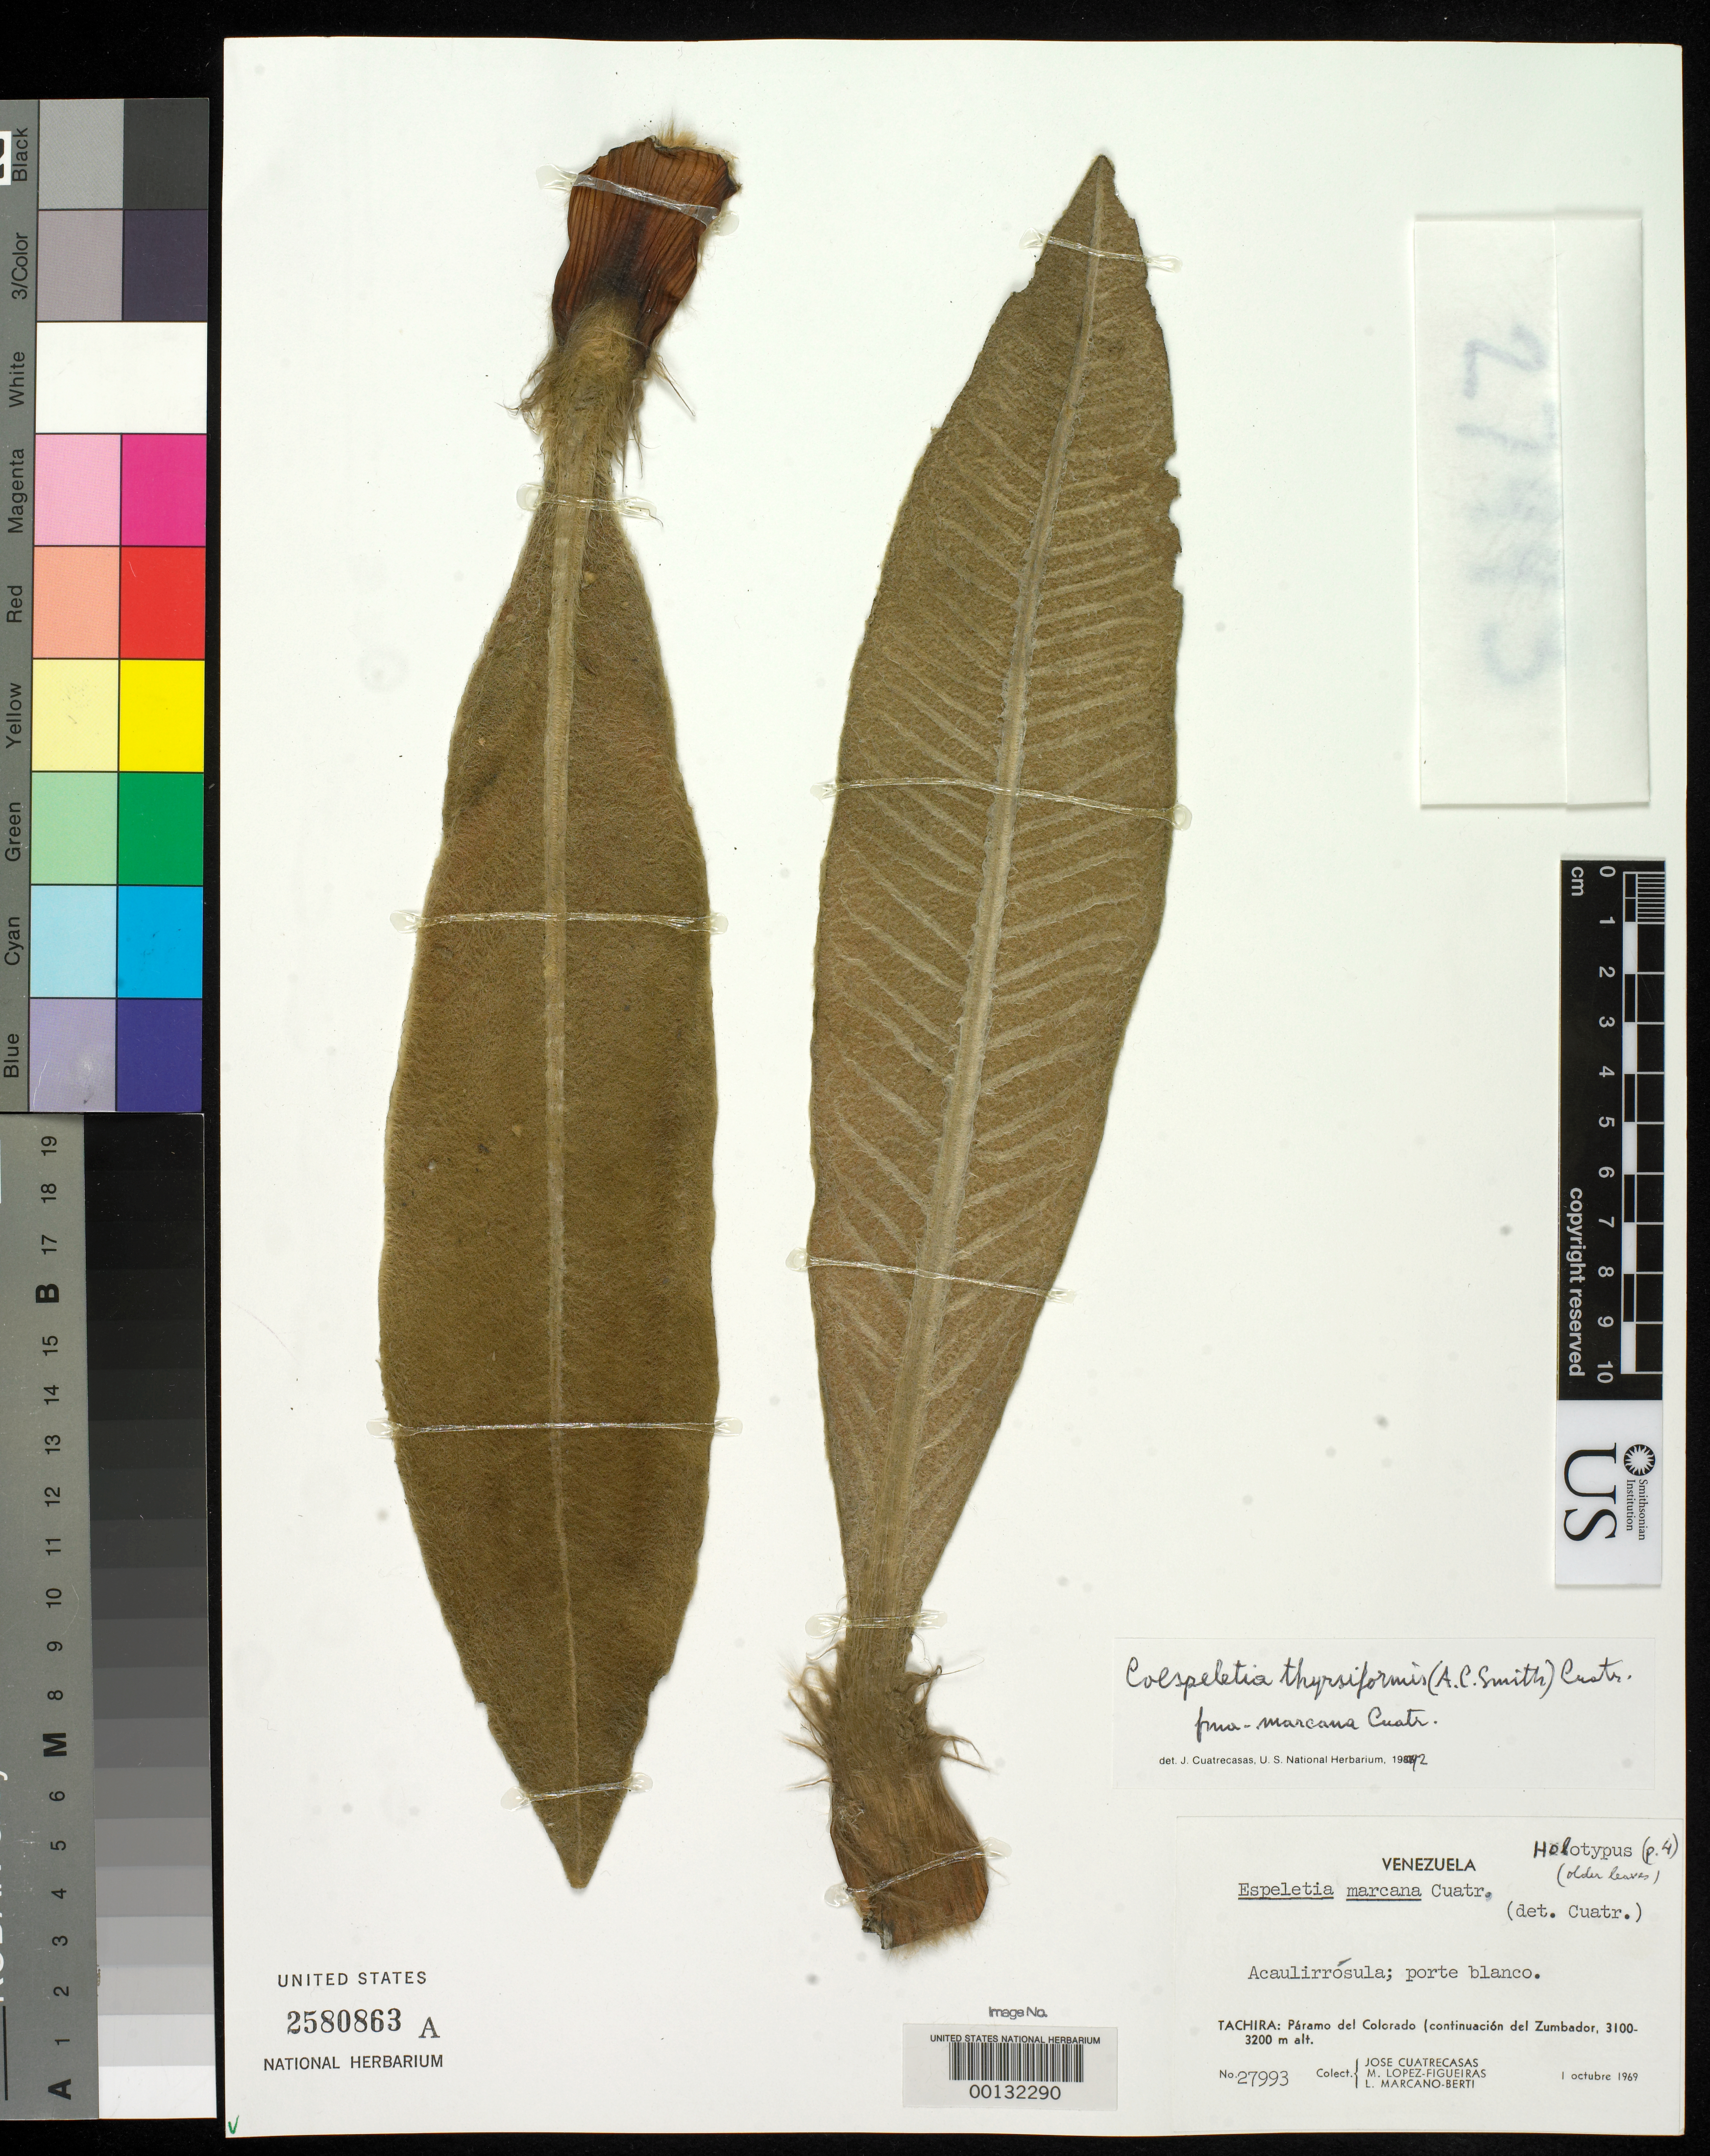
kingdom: Plantae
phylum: Tracheophyta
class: Magnoliopsida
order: Asterales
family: Asteraceae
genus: Espeletia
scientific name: Espeletia marcana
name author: Cuatrec.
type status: Holotype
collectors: J. Cuatrecasas, M. López Figueiras & L. Marcano-Berti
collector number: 27993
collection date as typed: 01 Oct 1969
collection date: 1969-10-01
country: Venezuela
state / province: Tachira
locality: Páramo del Colorado, continuacion del Zumbador. [Páramo del Colorado, continuation from Zumbador.]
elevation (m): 3100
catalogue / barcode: US 2580863A